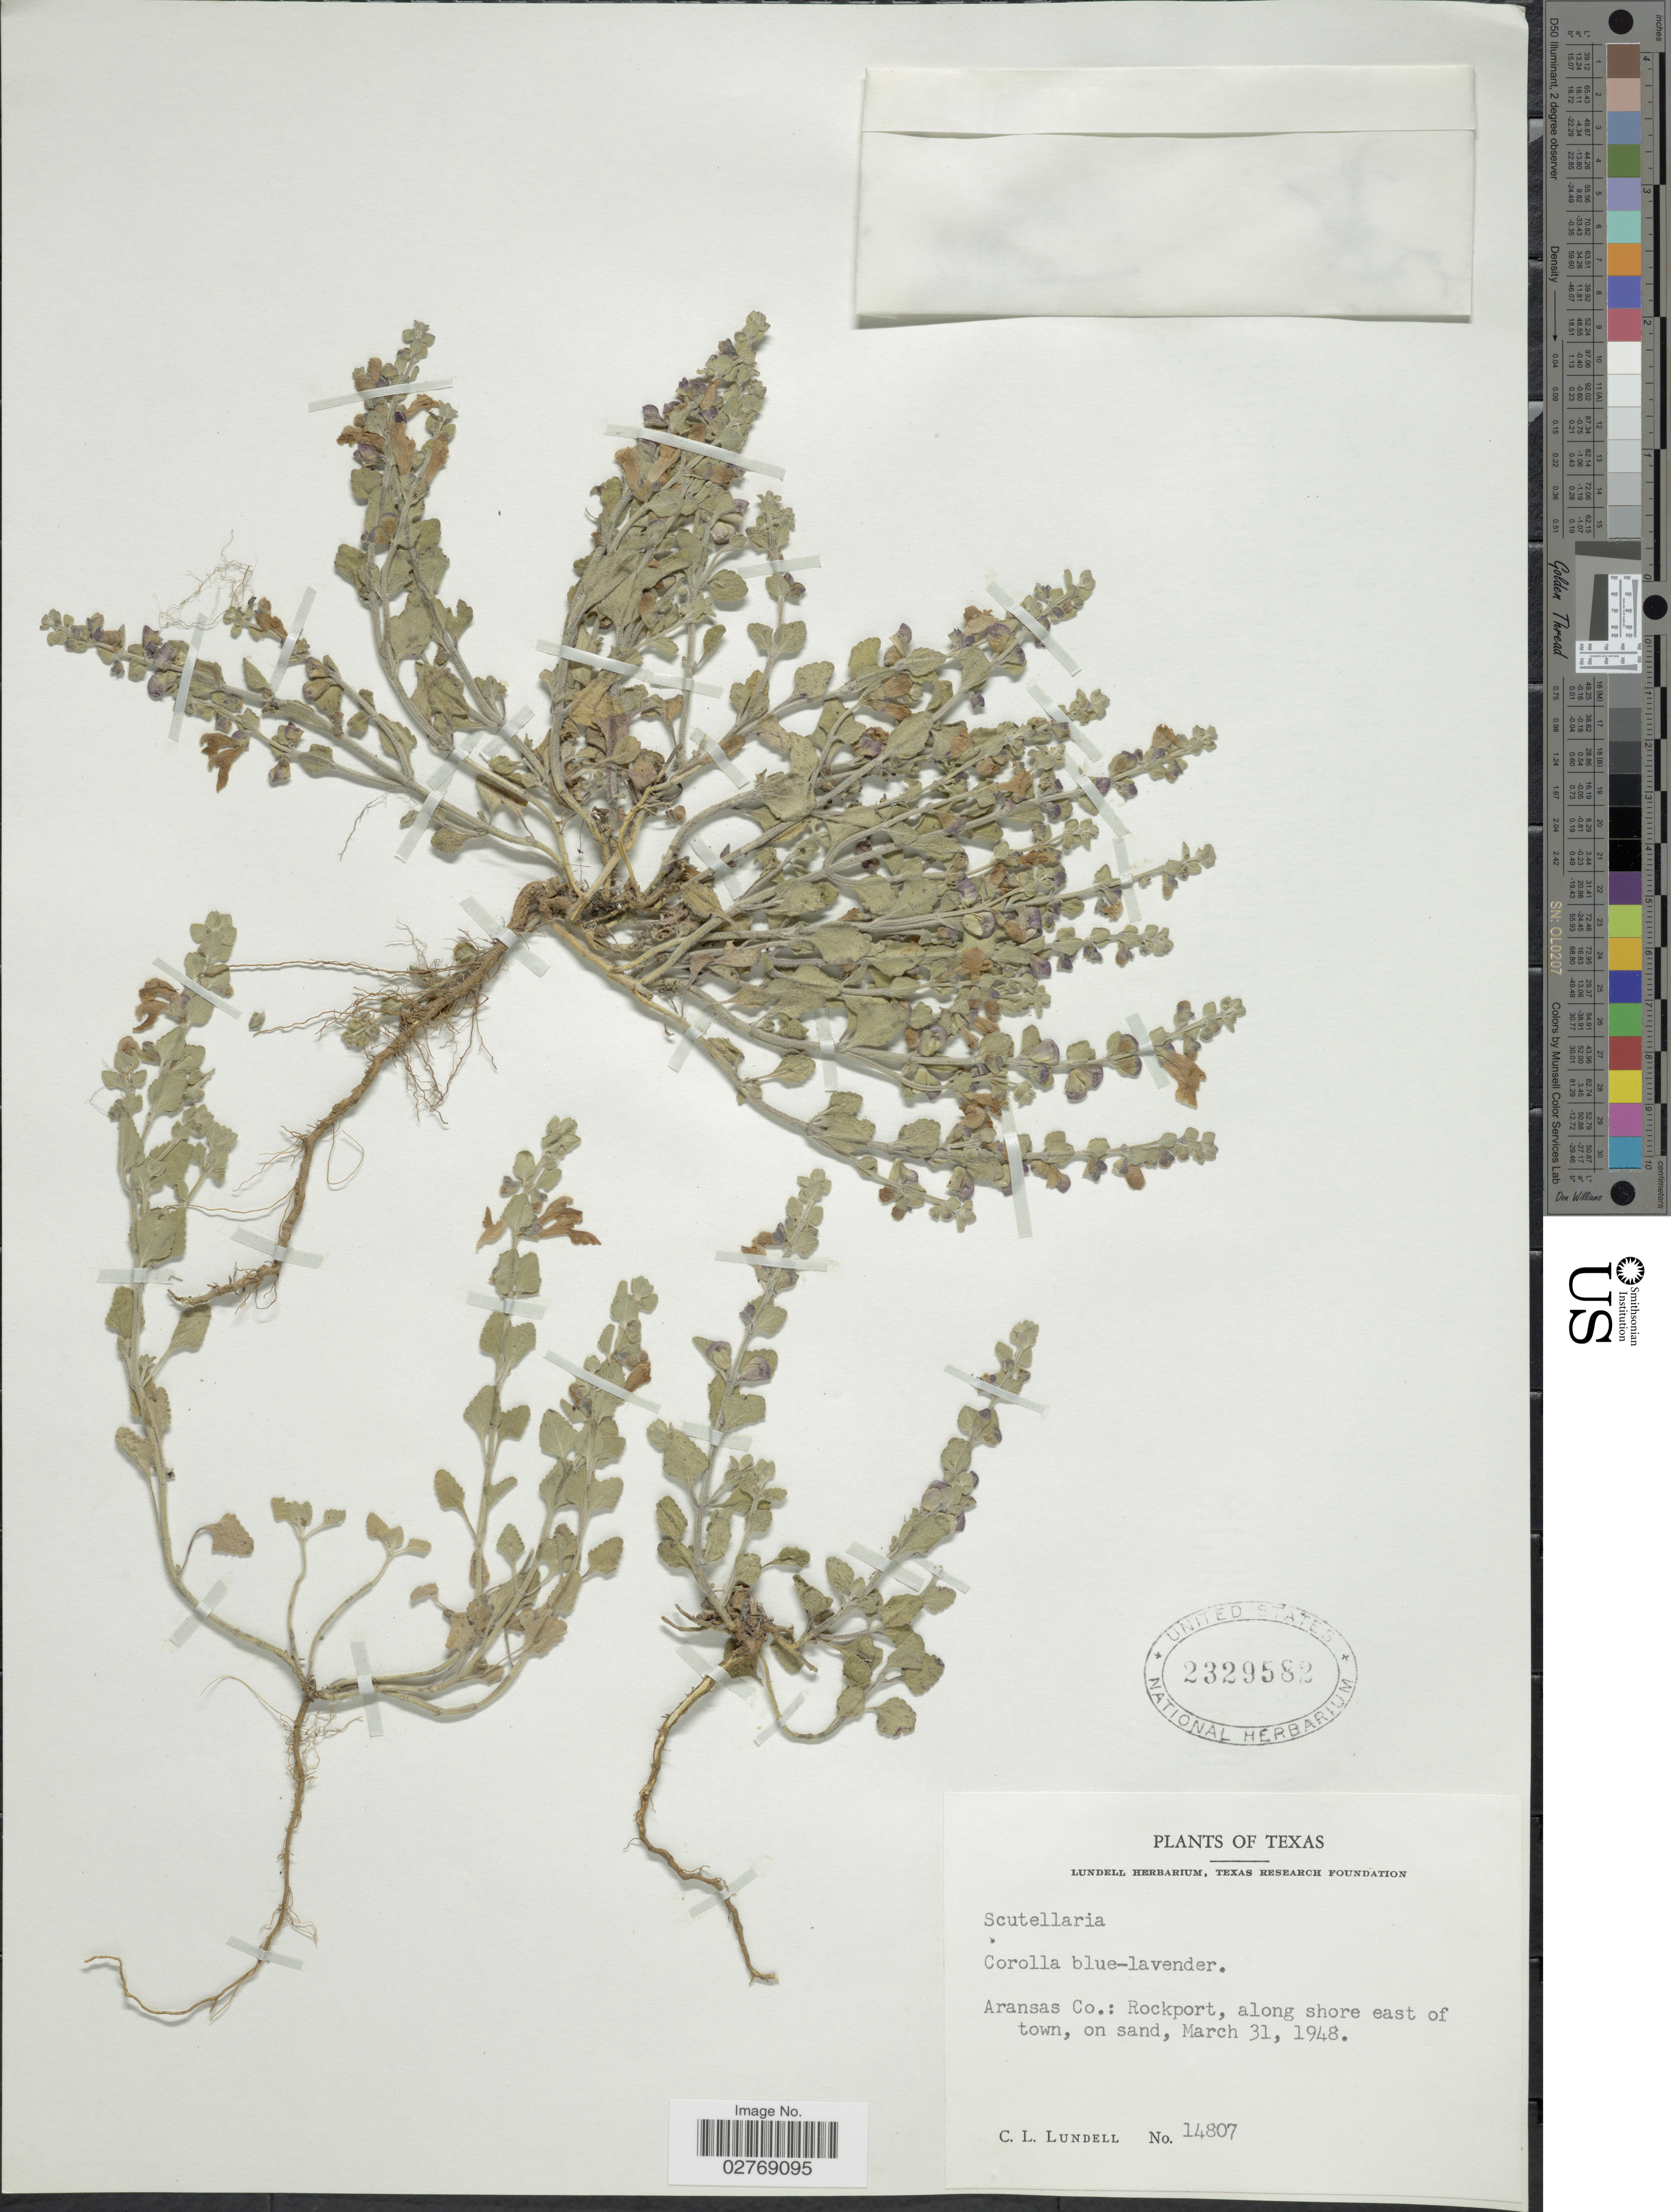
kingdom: Plantae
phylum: Tracheophyta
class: Magnoliopsida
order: Lamiales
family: Lamiaceae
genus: Scutellaria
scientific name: Scutellaria sp.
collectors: C. L. Lundell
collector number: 14807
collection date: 1948-03-31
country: United States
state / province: Texas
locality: Aransas Co., Rockport, along shore east of town, on sand.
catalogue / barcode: US 2329582